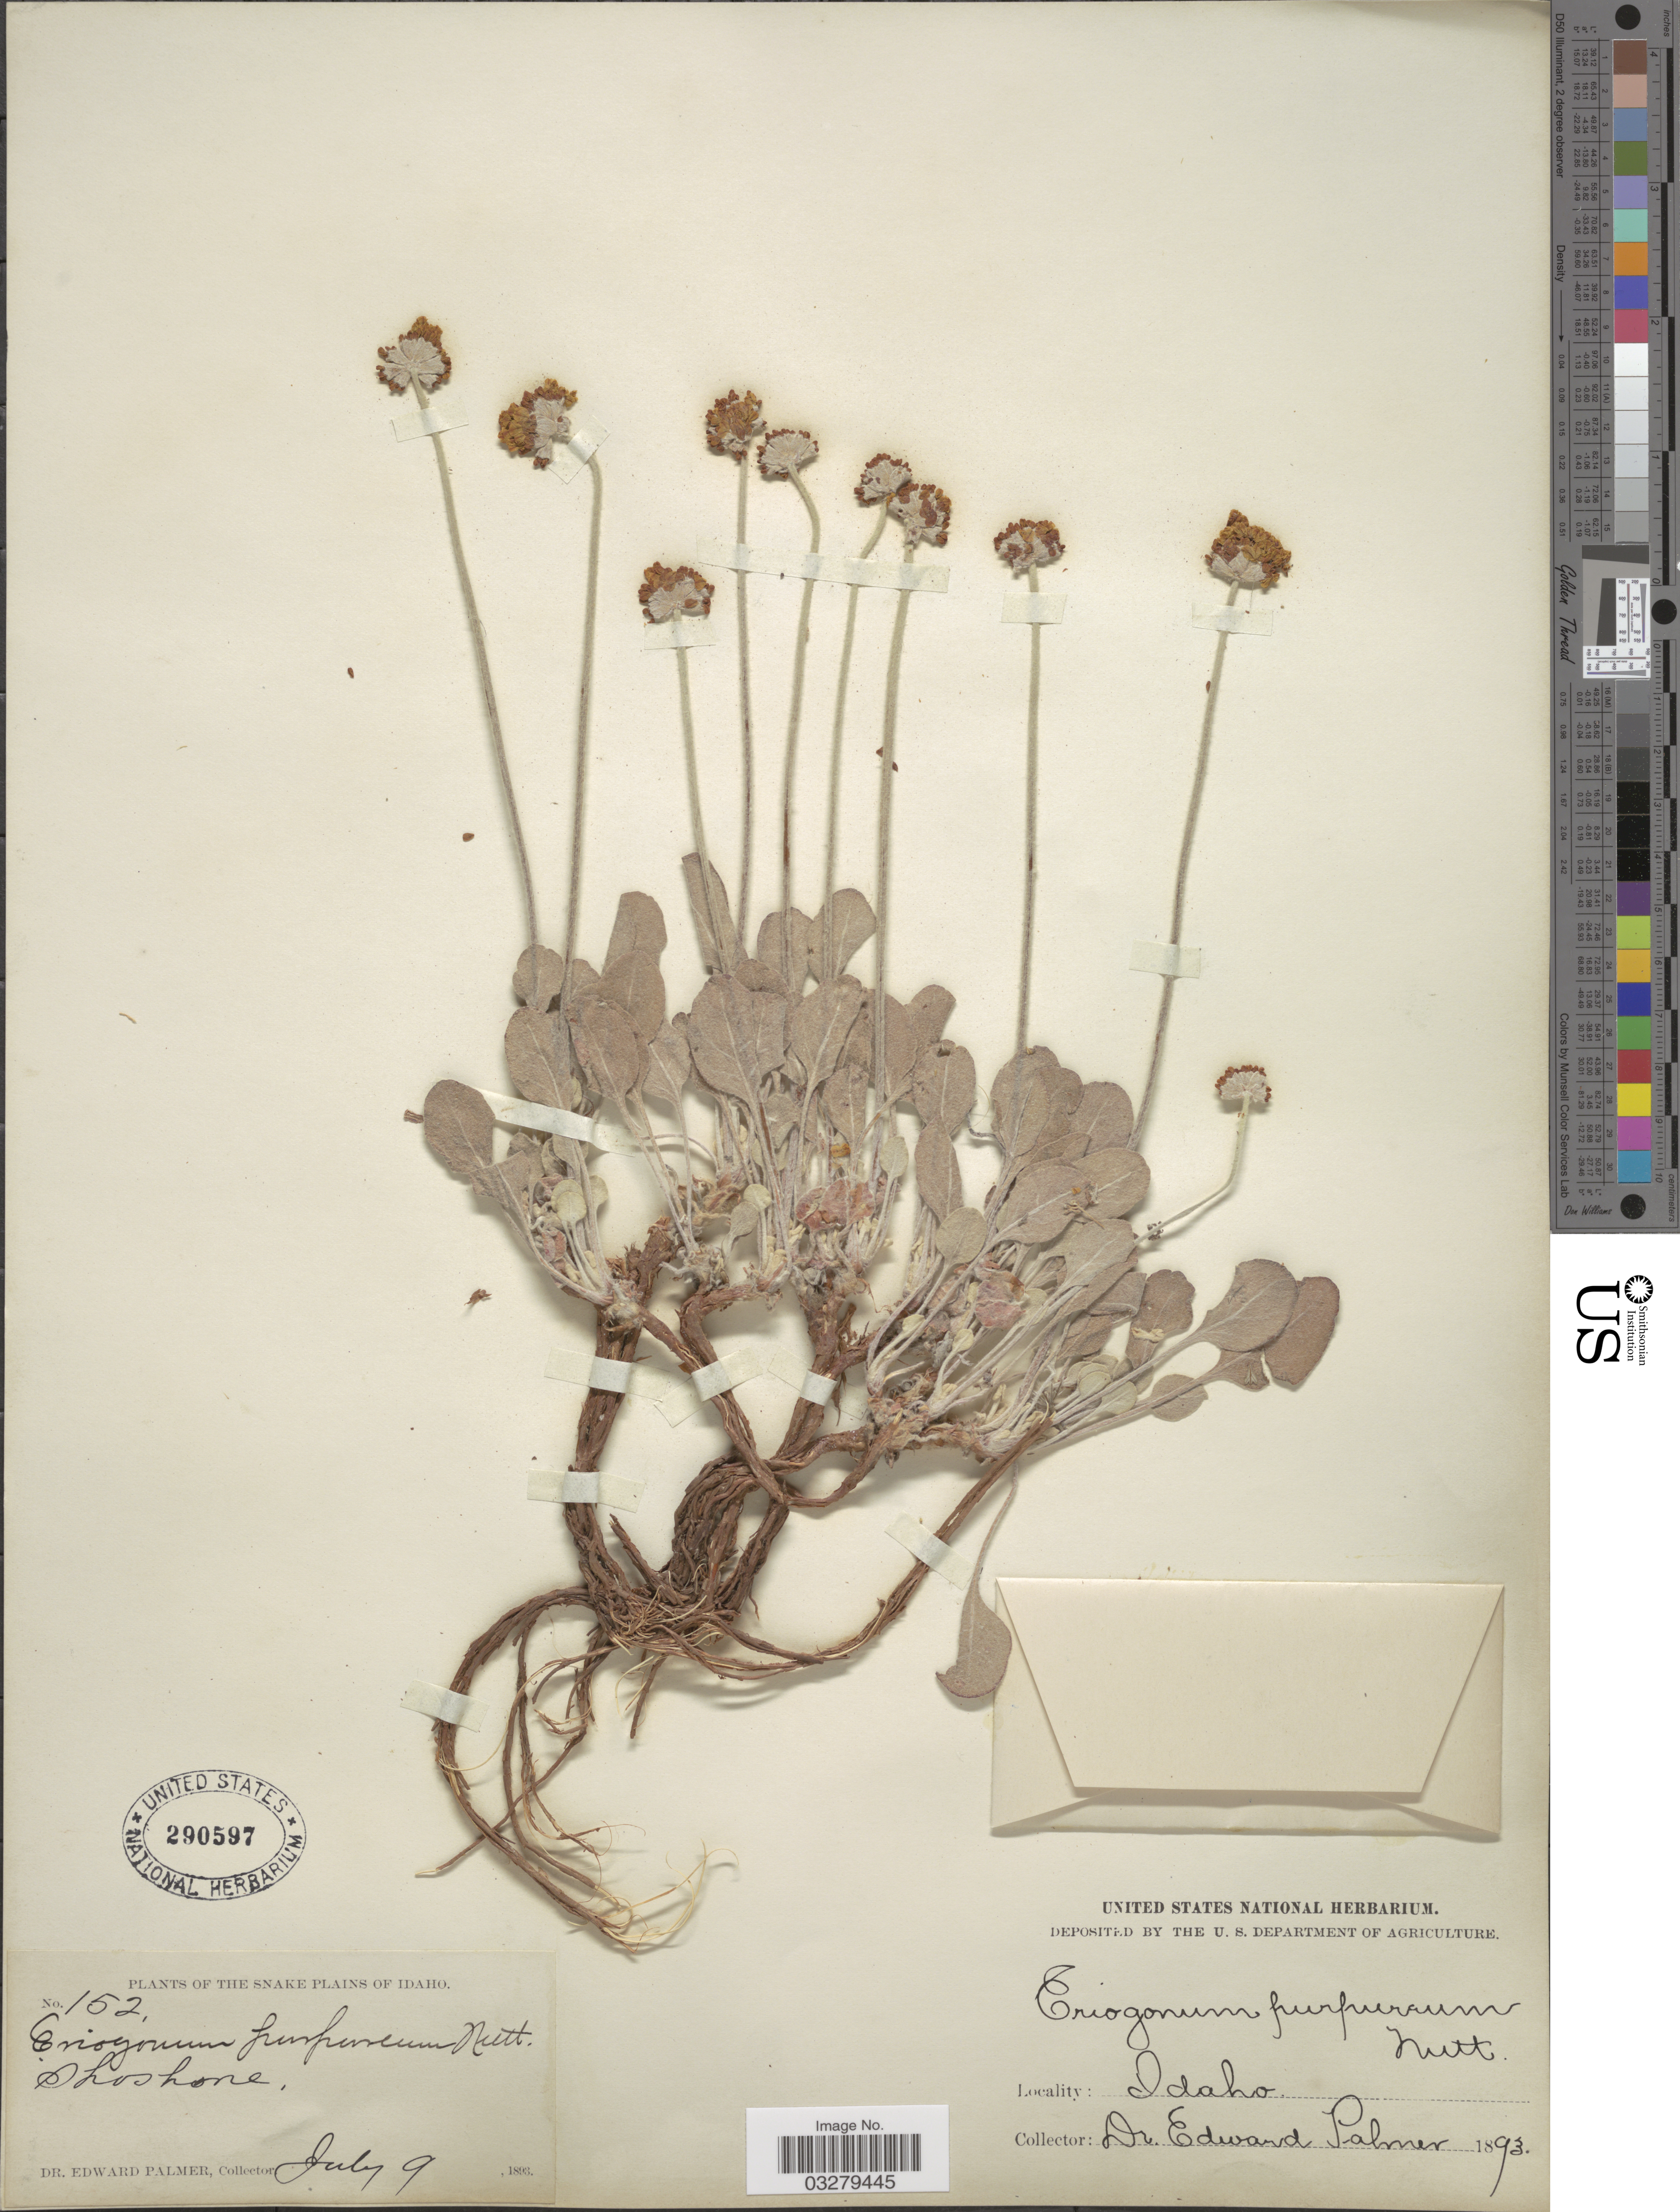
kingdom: Plantae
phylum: Tracheophyta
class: Magnoliopsida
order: Caryophyllales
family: Polygonaceae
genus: Eriogonum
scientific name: Eriogonum ovalifolium var. purpureum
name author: (Nutt.) Durand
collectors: E. Palmer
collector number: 152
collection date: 1893-07-09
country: United States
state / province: Idaho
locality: The Snake Plains, Shoshone.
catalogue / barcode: US 290597